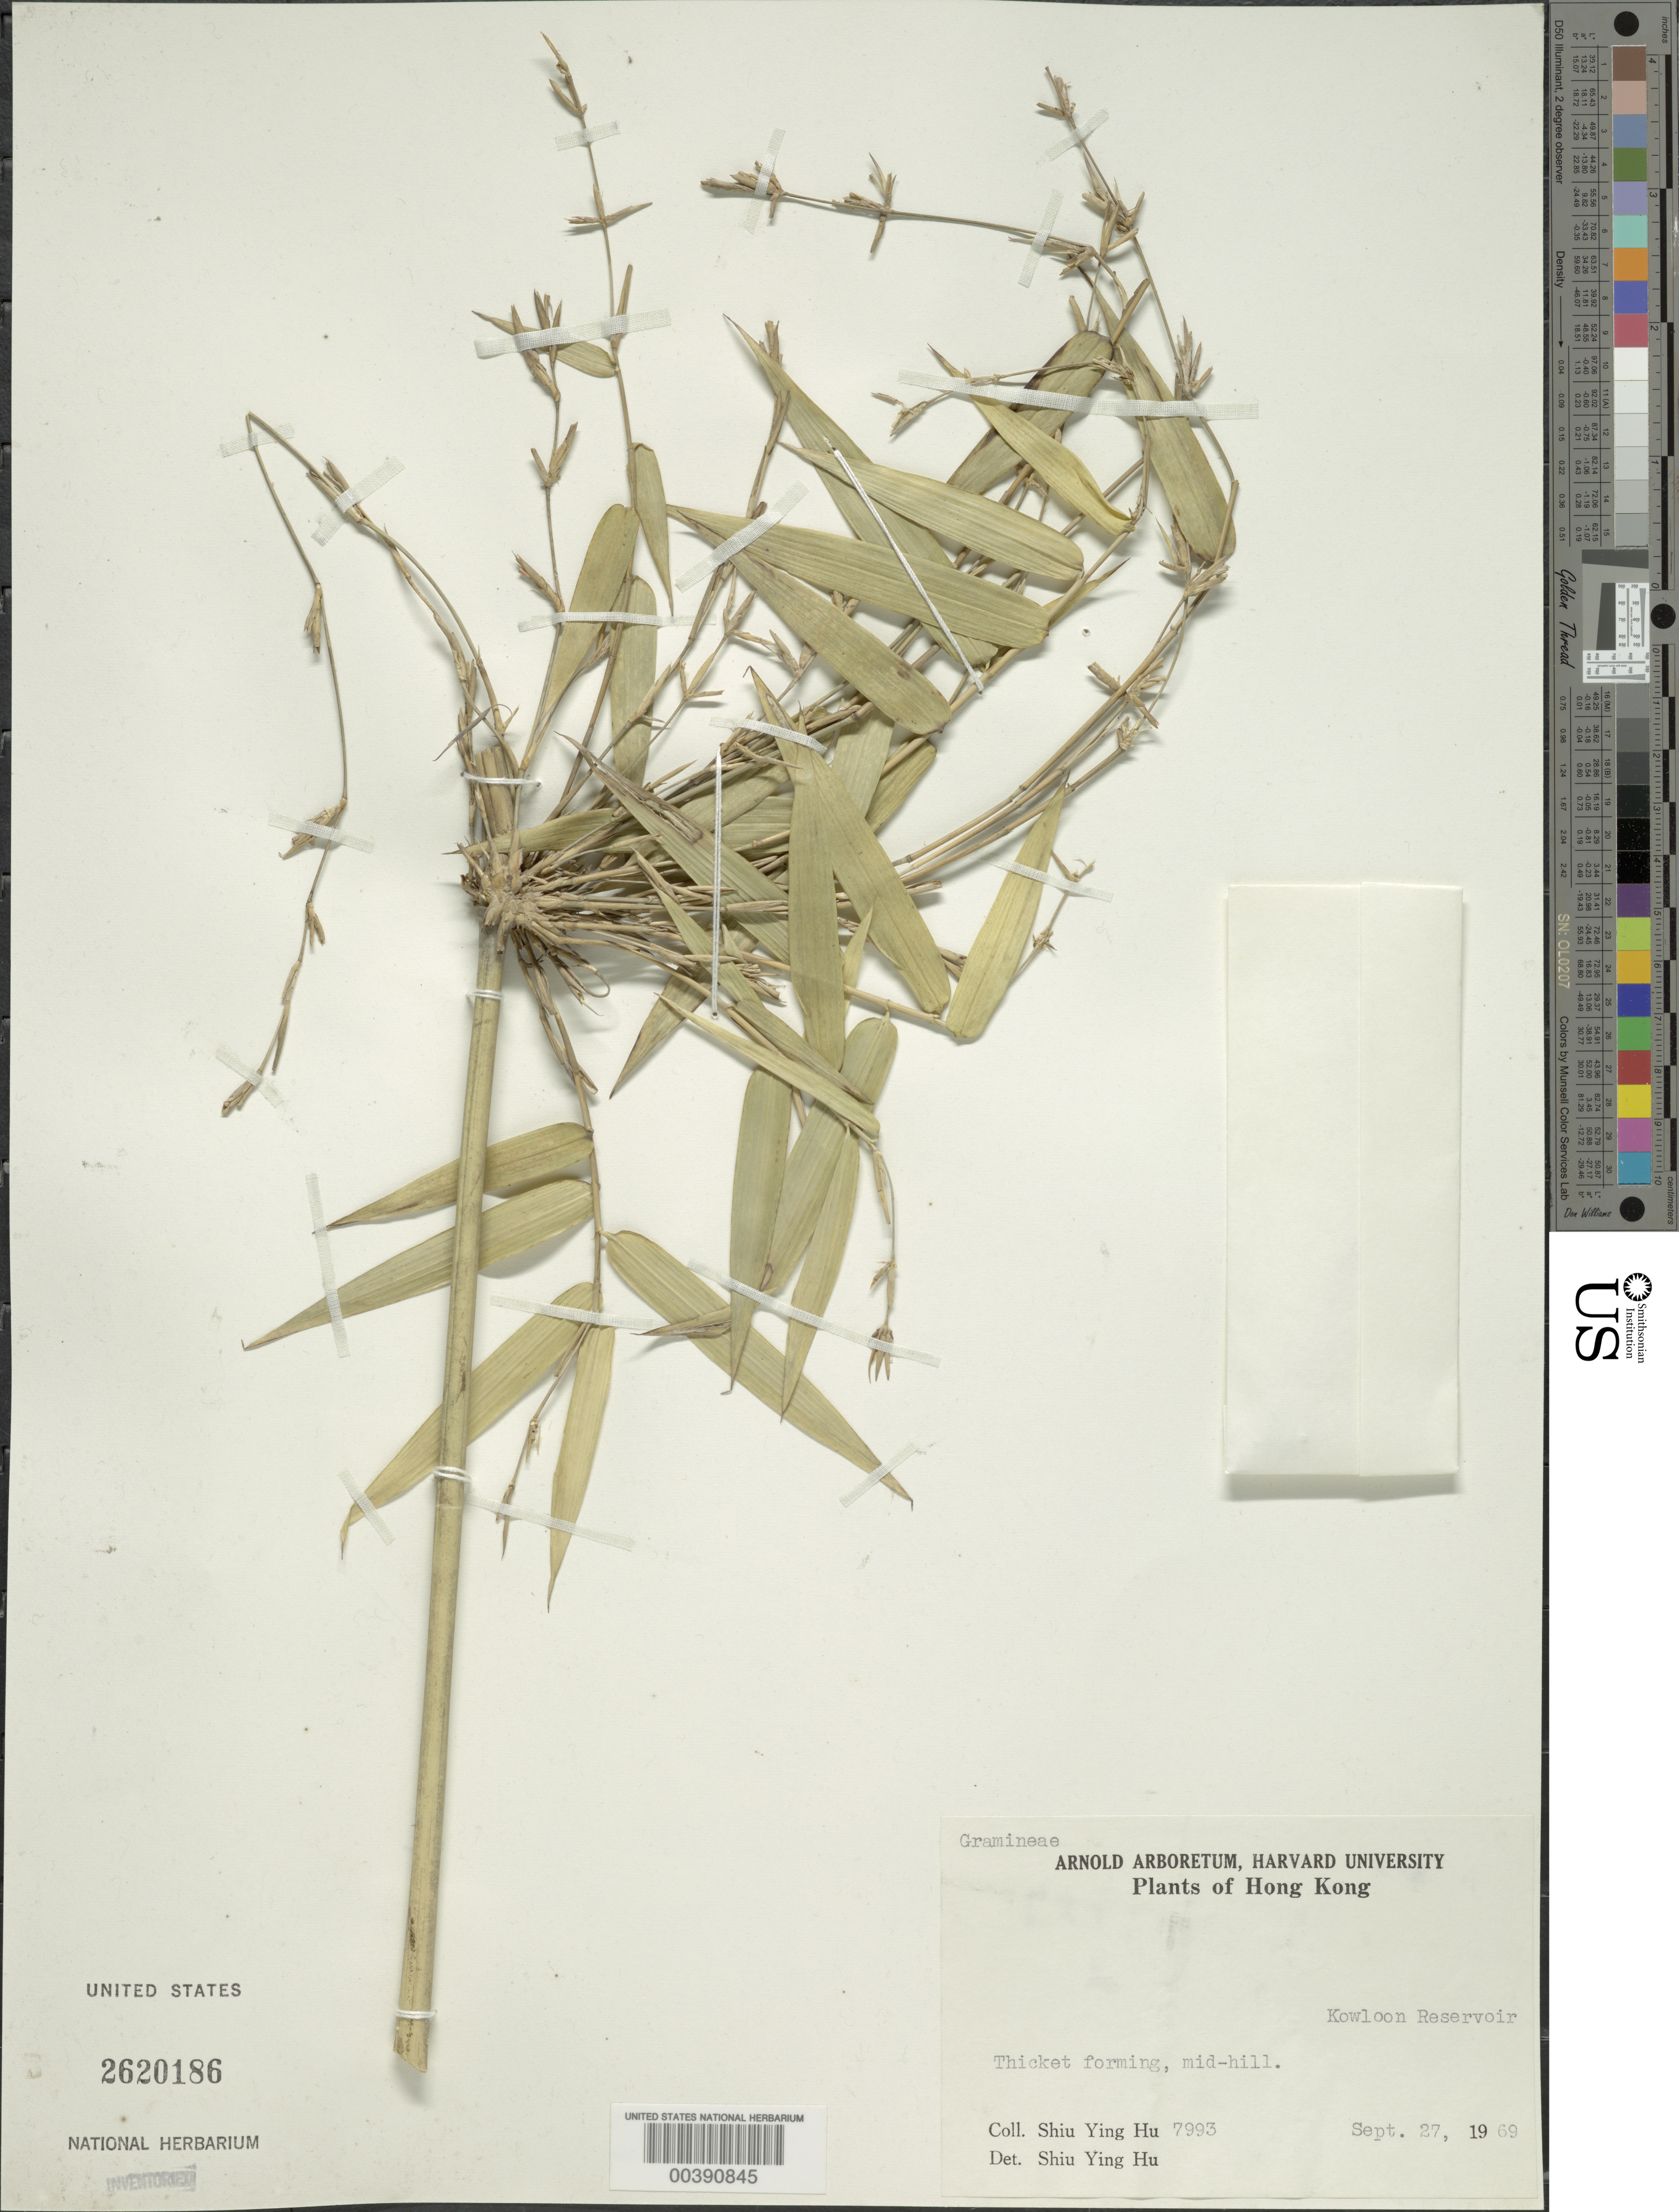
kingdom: Plantae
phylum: Tracheophyta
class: Liliopsida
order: Poales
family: Poaceae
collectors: Y. Shiu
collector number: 7993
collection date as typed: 27 Sep 1969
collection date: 1969-09-27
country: China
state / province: Hong Kong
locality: Kowloon reservoir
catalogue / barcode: US 2620186